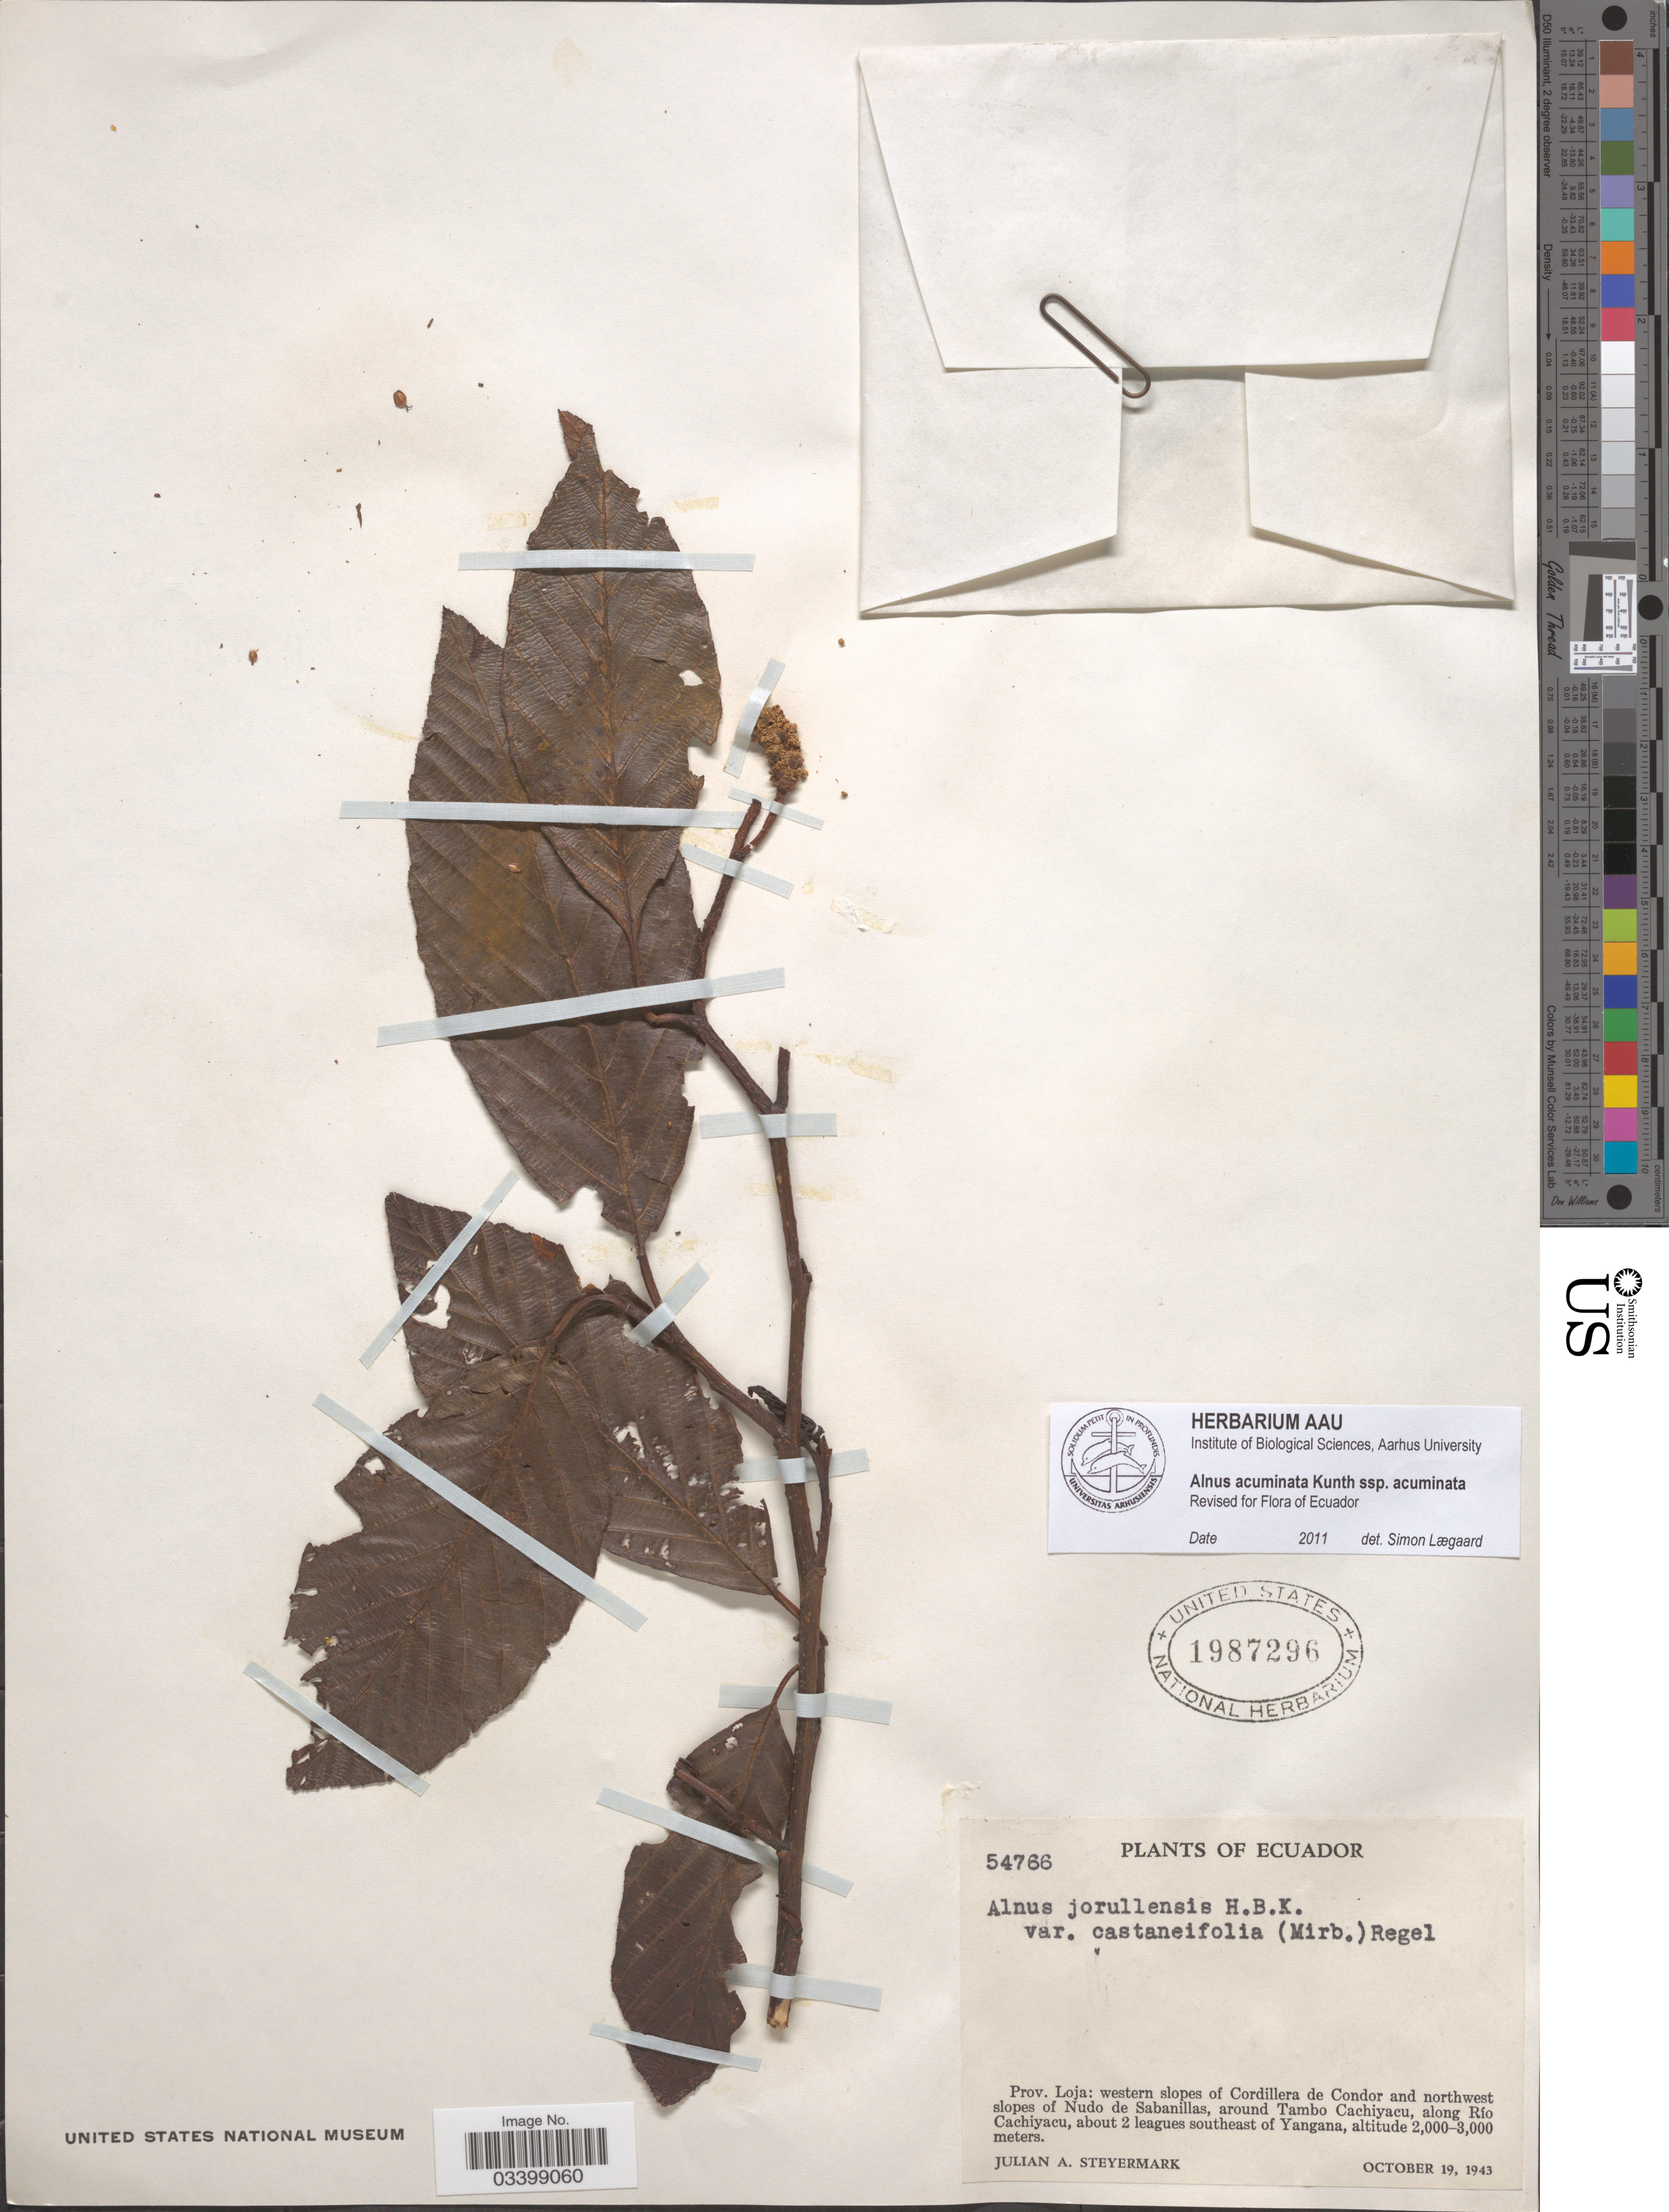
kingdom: Plantae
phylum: Tracheophyta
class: Magnoliopsida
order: Fagales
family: Betulaceae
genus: Alnus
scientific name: Alnus acuminata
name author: Kunth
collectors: J. Steyermark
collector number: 54766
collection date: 1943-10-19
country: Ecuador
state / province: Loja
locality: Prov. Loja: western slopes of Cordillera de Condor and northwest slopes of Nudo de Sabanillas, around Tambo Cachiyacu, along Río Cachiyacu, about 2 leagues southeast of Yangana.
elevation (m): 2000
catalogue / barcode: US 1987296